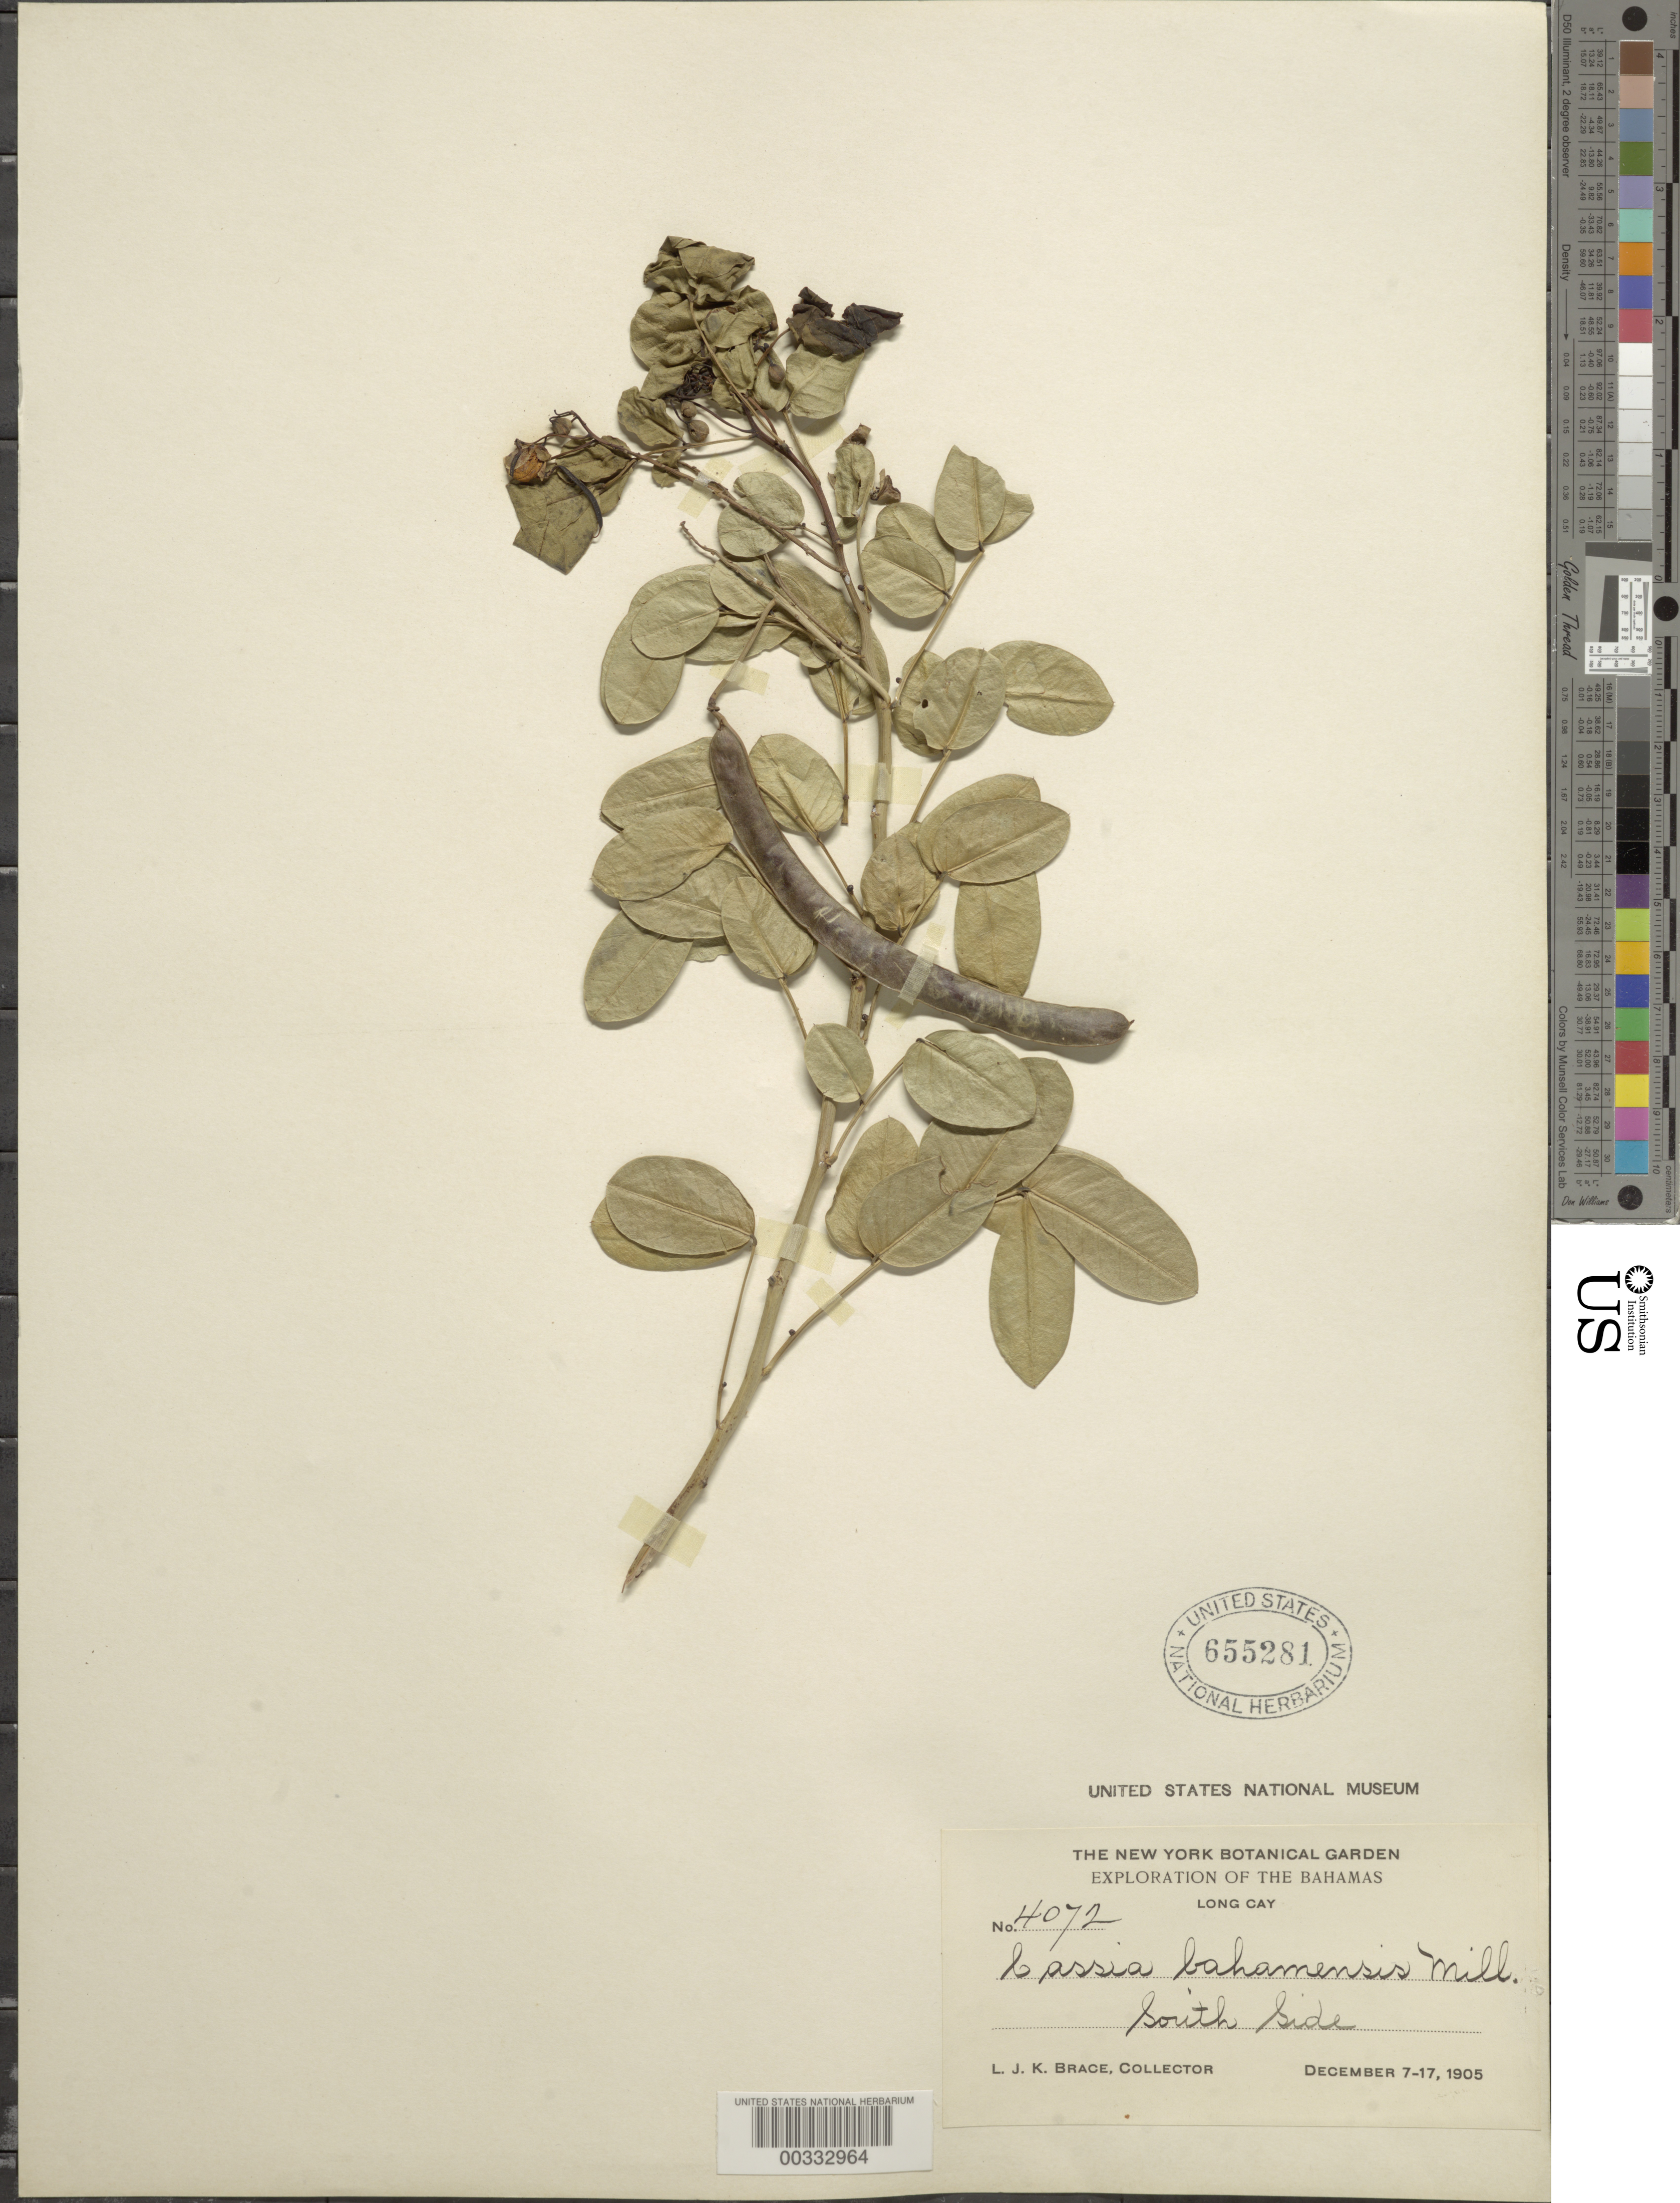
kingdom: Plantae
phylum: Tracheophyta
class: Magnoliopsida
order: Fabales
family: Fabaceae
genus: Senna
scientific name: Senna ligustrina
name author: (L.) H.S. Irwin & Barneby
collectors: L. J. K. Brace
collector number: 4072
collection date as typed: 07 Dec 1905 to 17 Dec 1905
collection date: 1905-12-07/1905-12-17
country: Bahamas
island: Long Cay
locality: S side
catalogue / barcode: US 655281